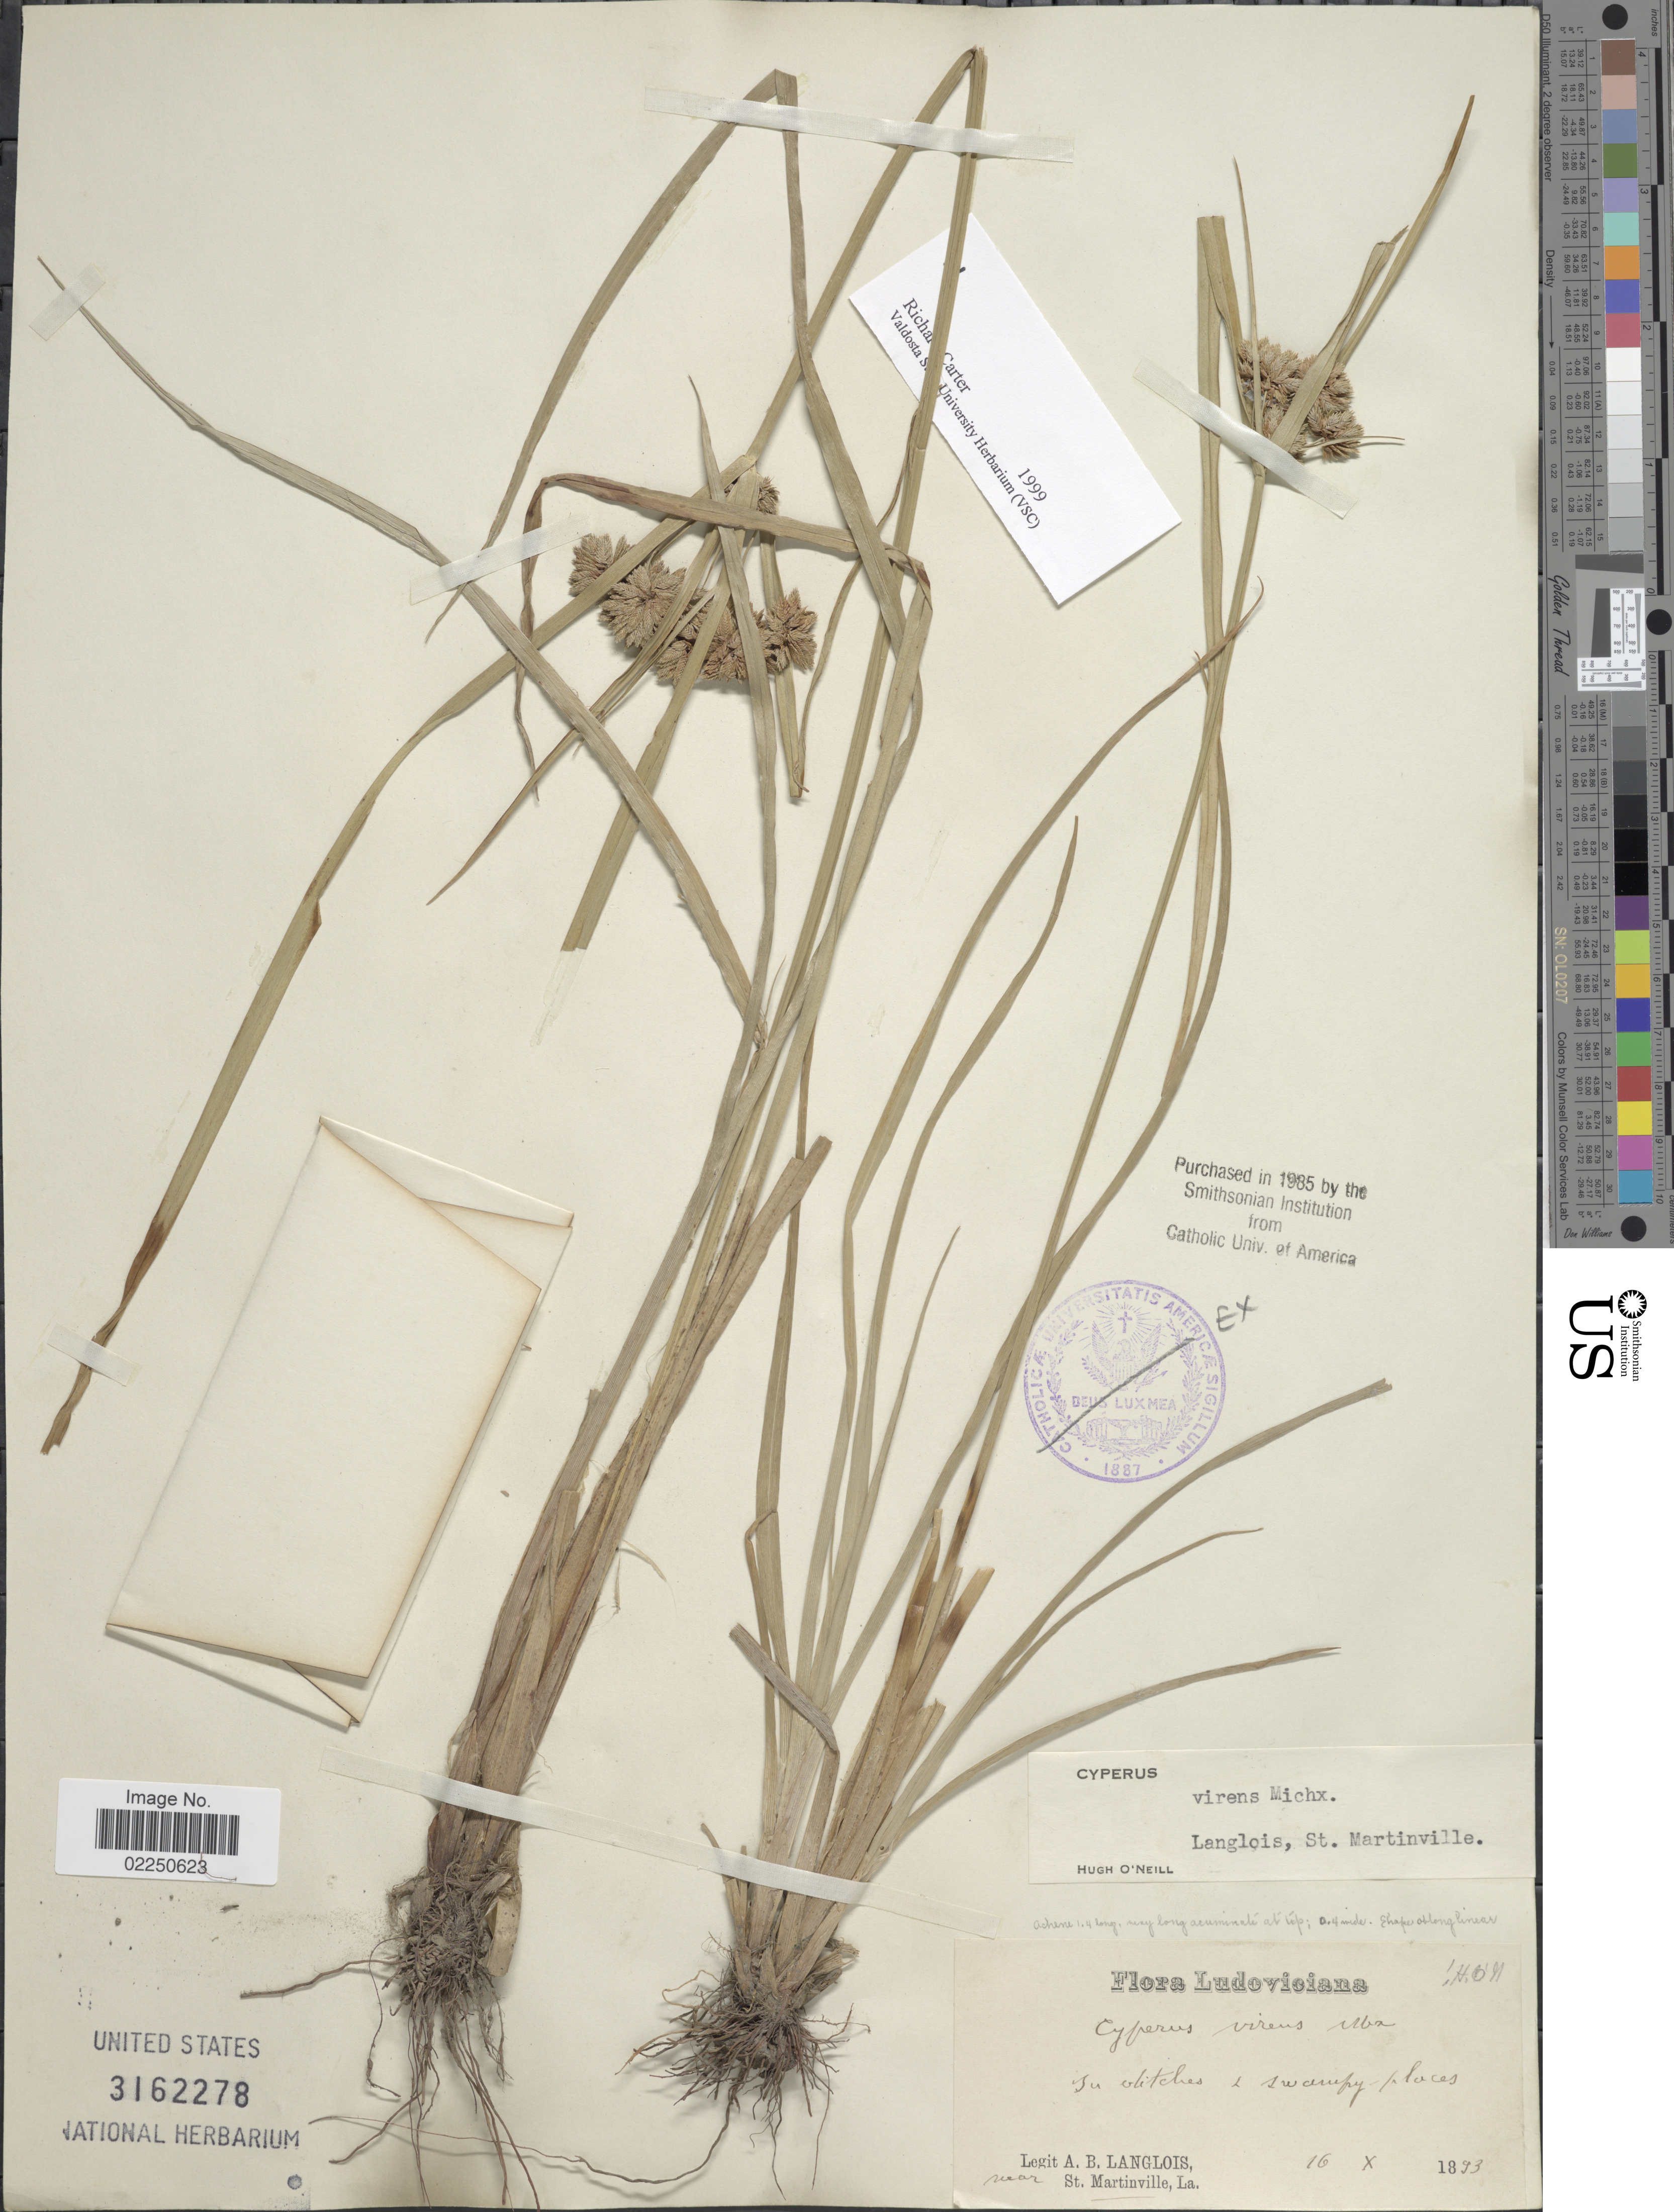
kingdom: Plantae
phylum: Tracheophyta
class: Liliopsida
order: Poales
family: Cyperaceae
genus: Cyperus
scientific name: Cyperus virens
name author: Michx.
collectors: A. Langlois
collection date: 1893-10-16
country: United States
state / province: Louisiana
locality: In ditches + swampy places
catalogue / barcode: US 3162278